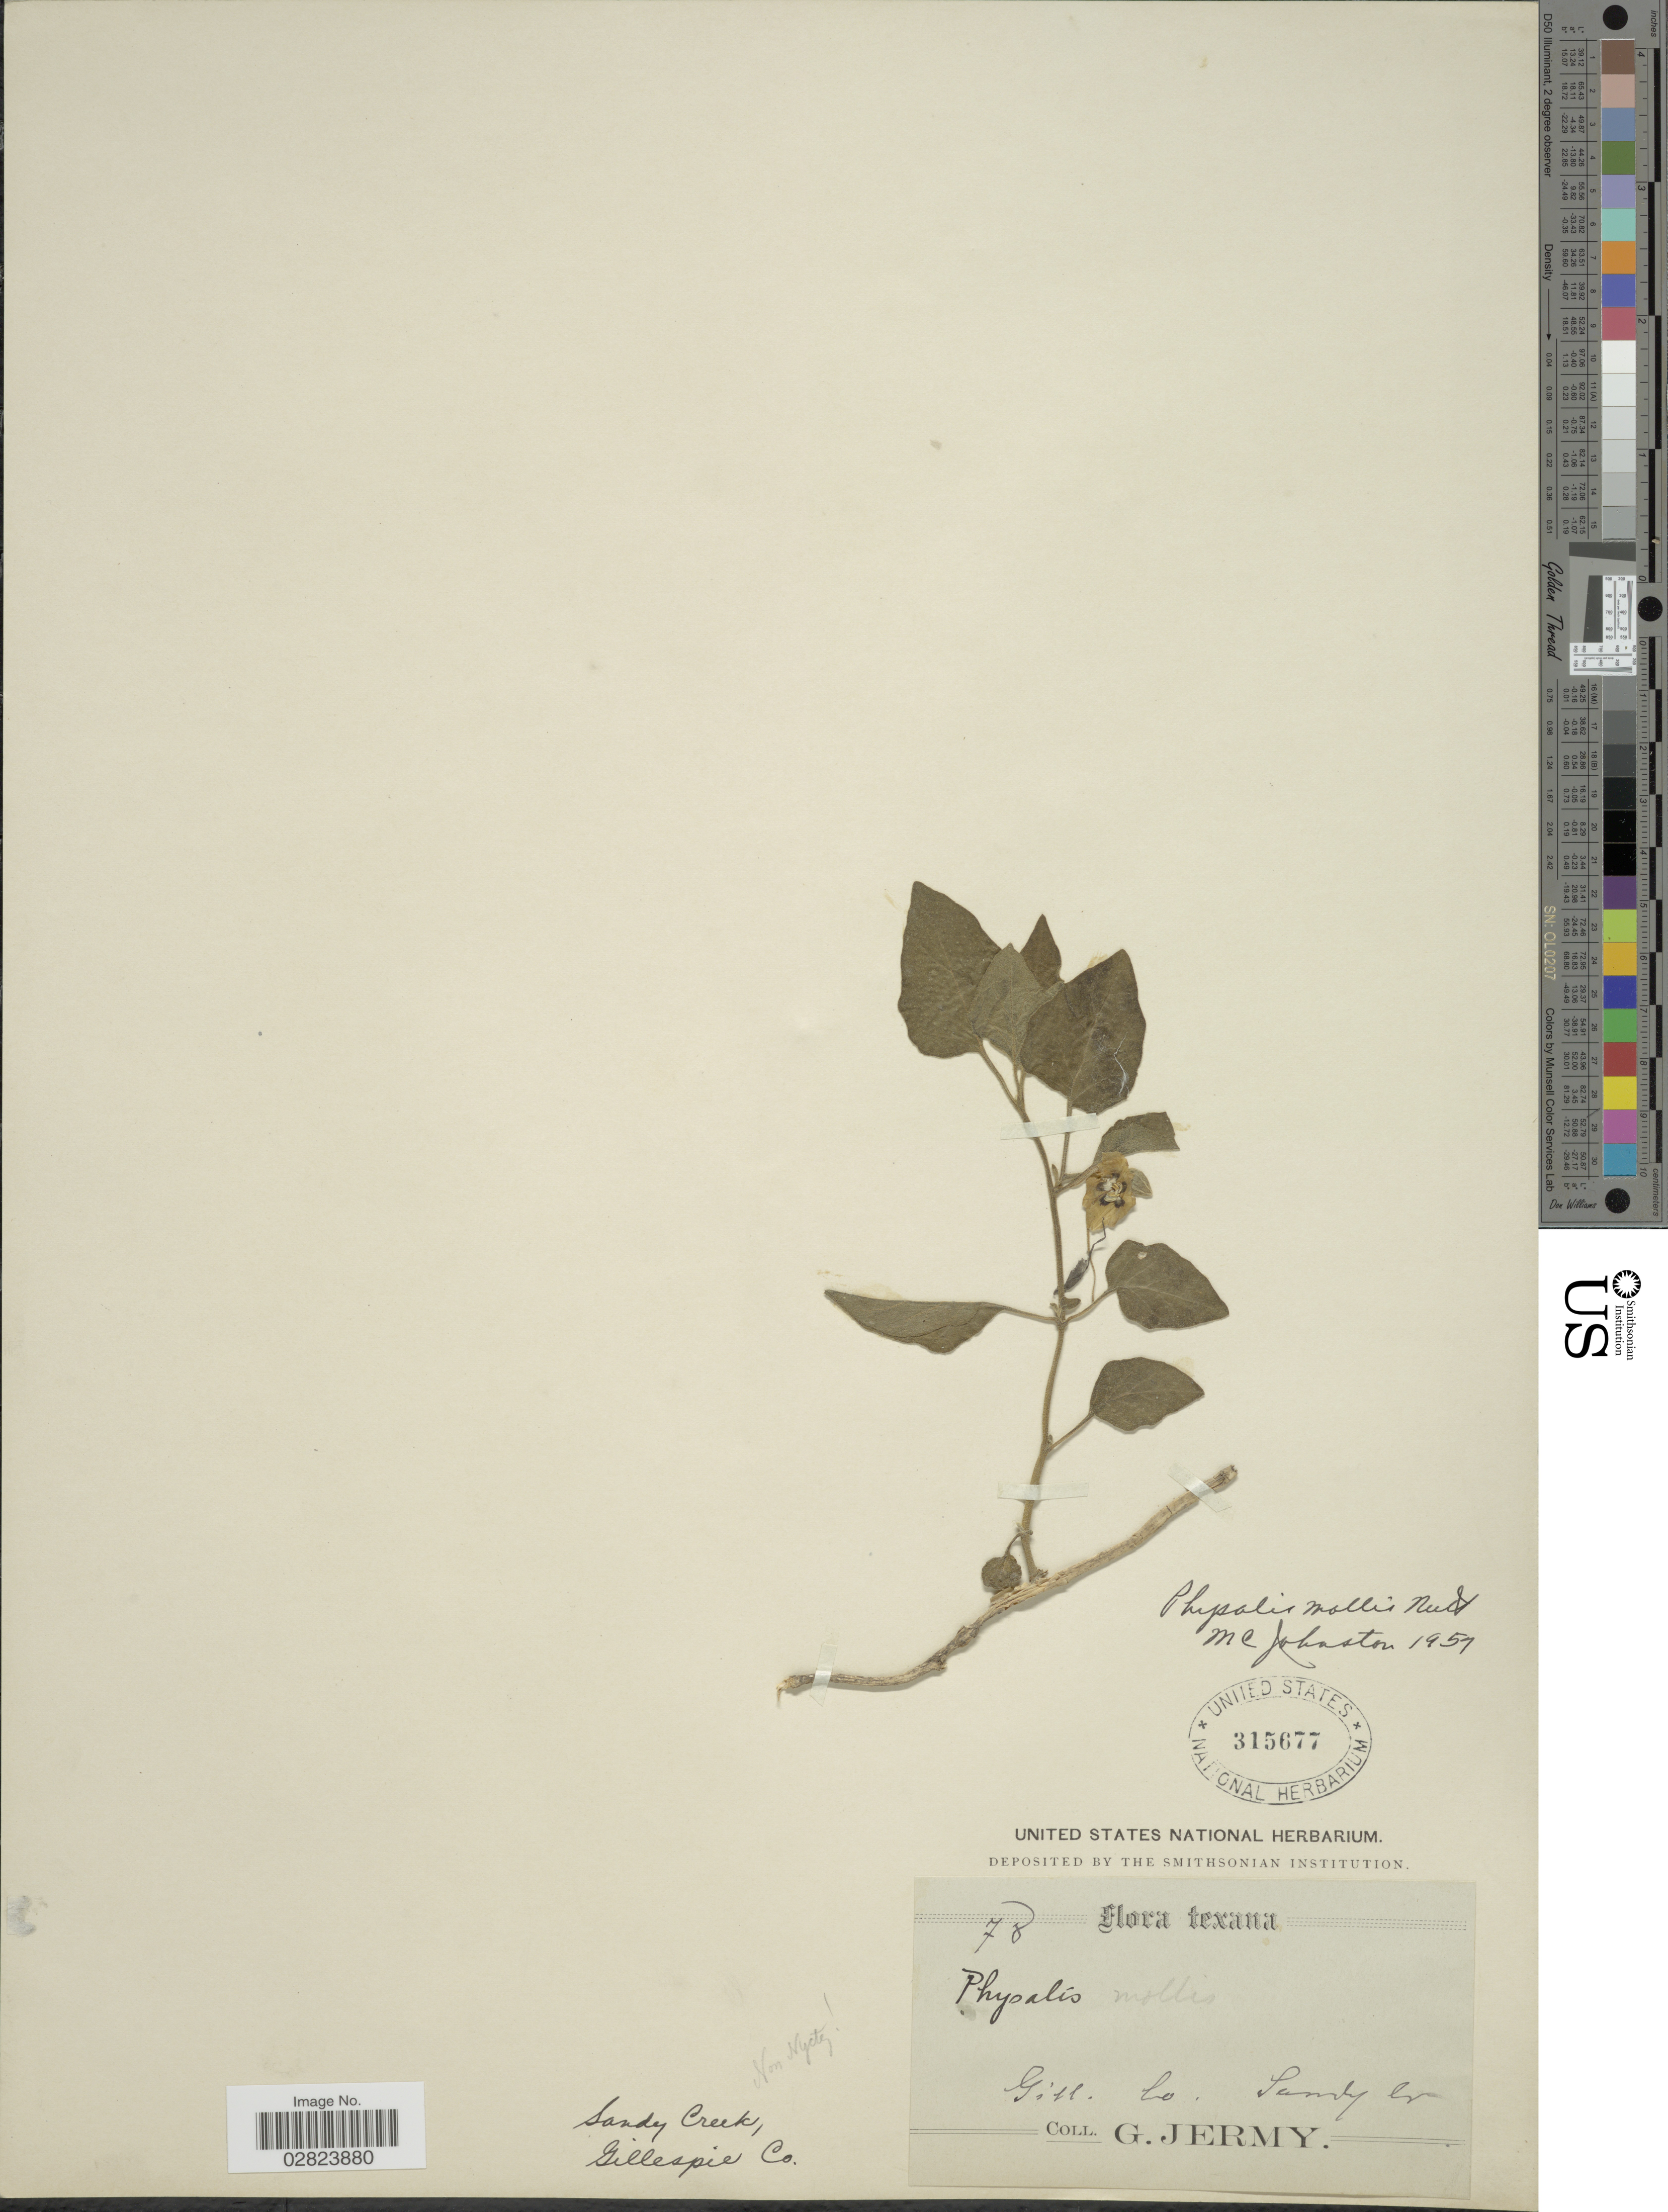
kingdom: Plantae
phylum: Tracheophyta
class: Magnoliopsida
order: Solanales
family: Solanaceae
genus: Physalis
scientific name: Physalis mollis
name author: Nutt.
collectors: G. Jermy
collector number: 78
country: United States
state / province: Texas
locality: Texana. Sandy Creek, Gillespie Co.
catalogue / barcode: US 315677